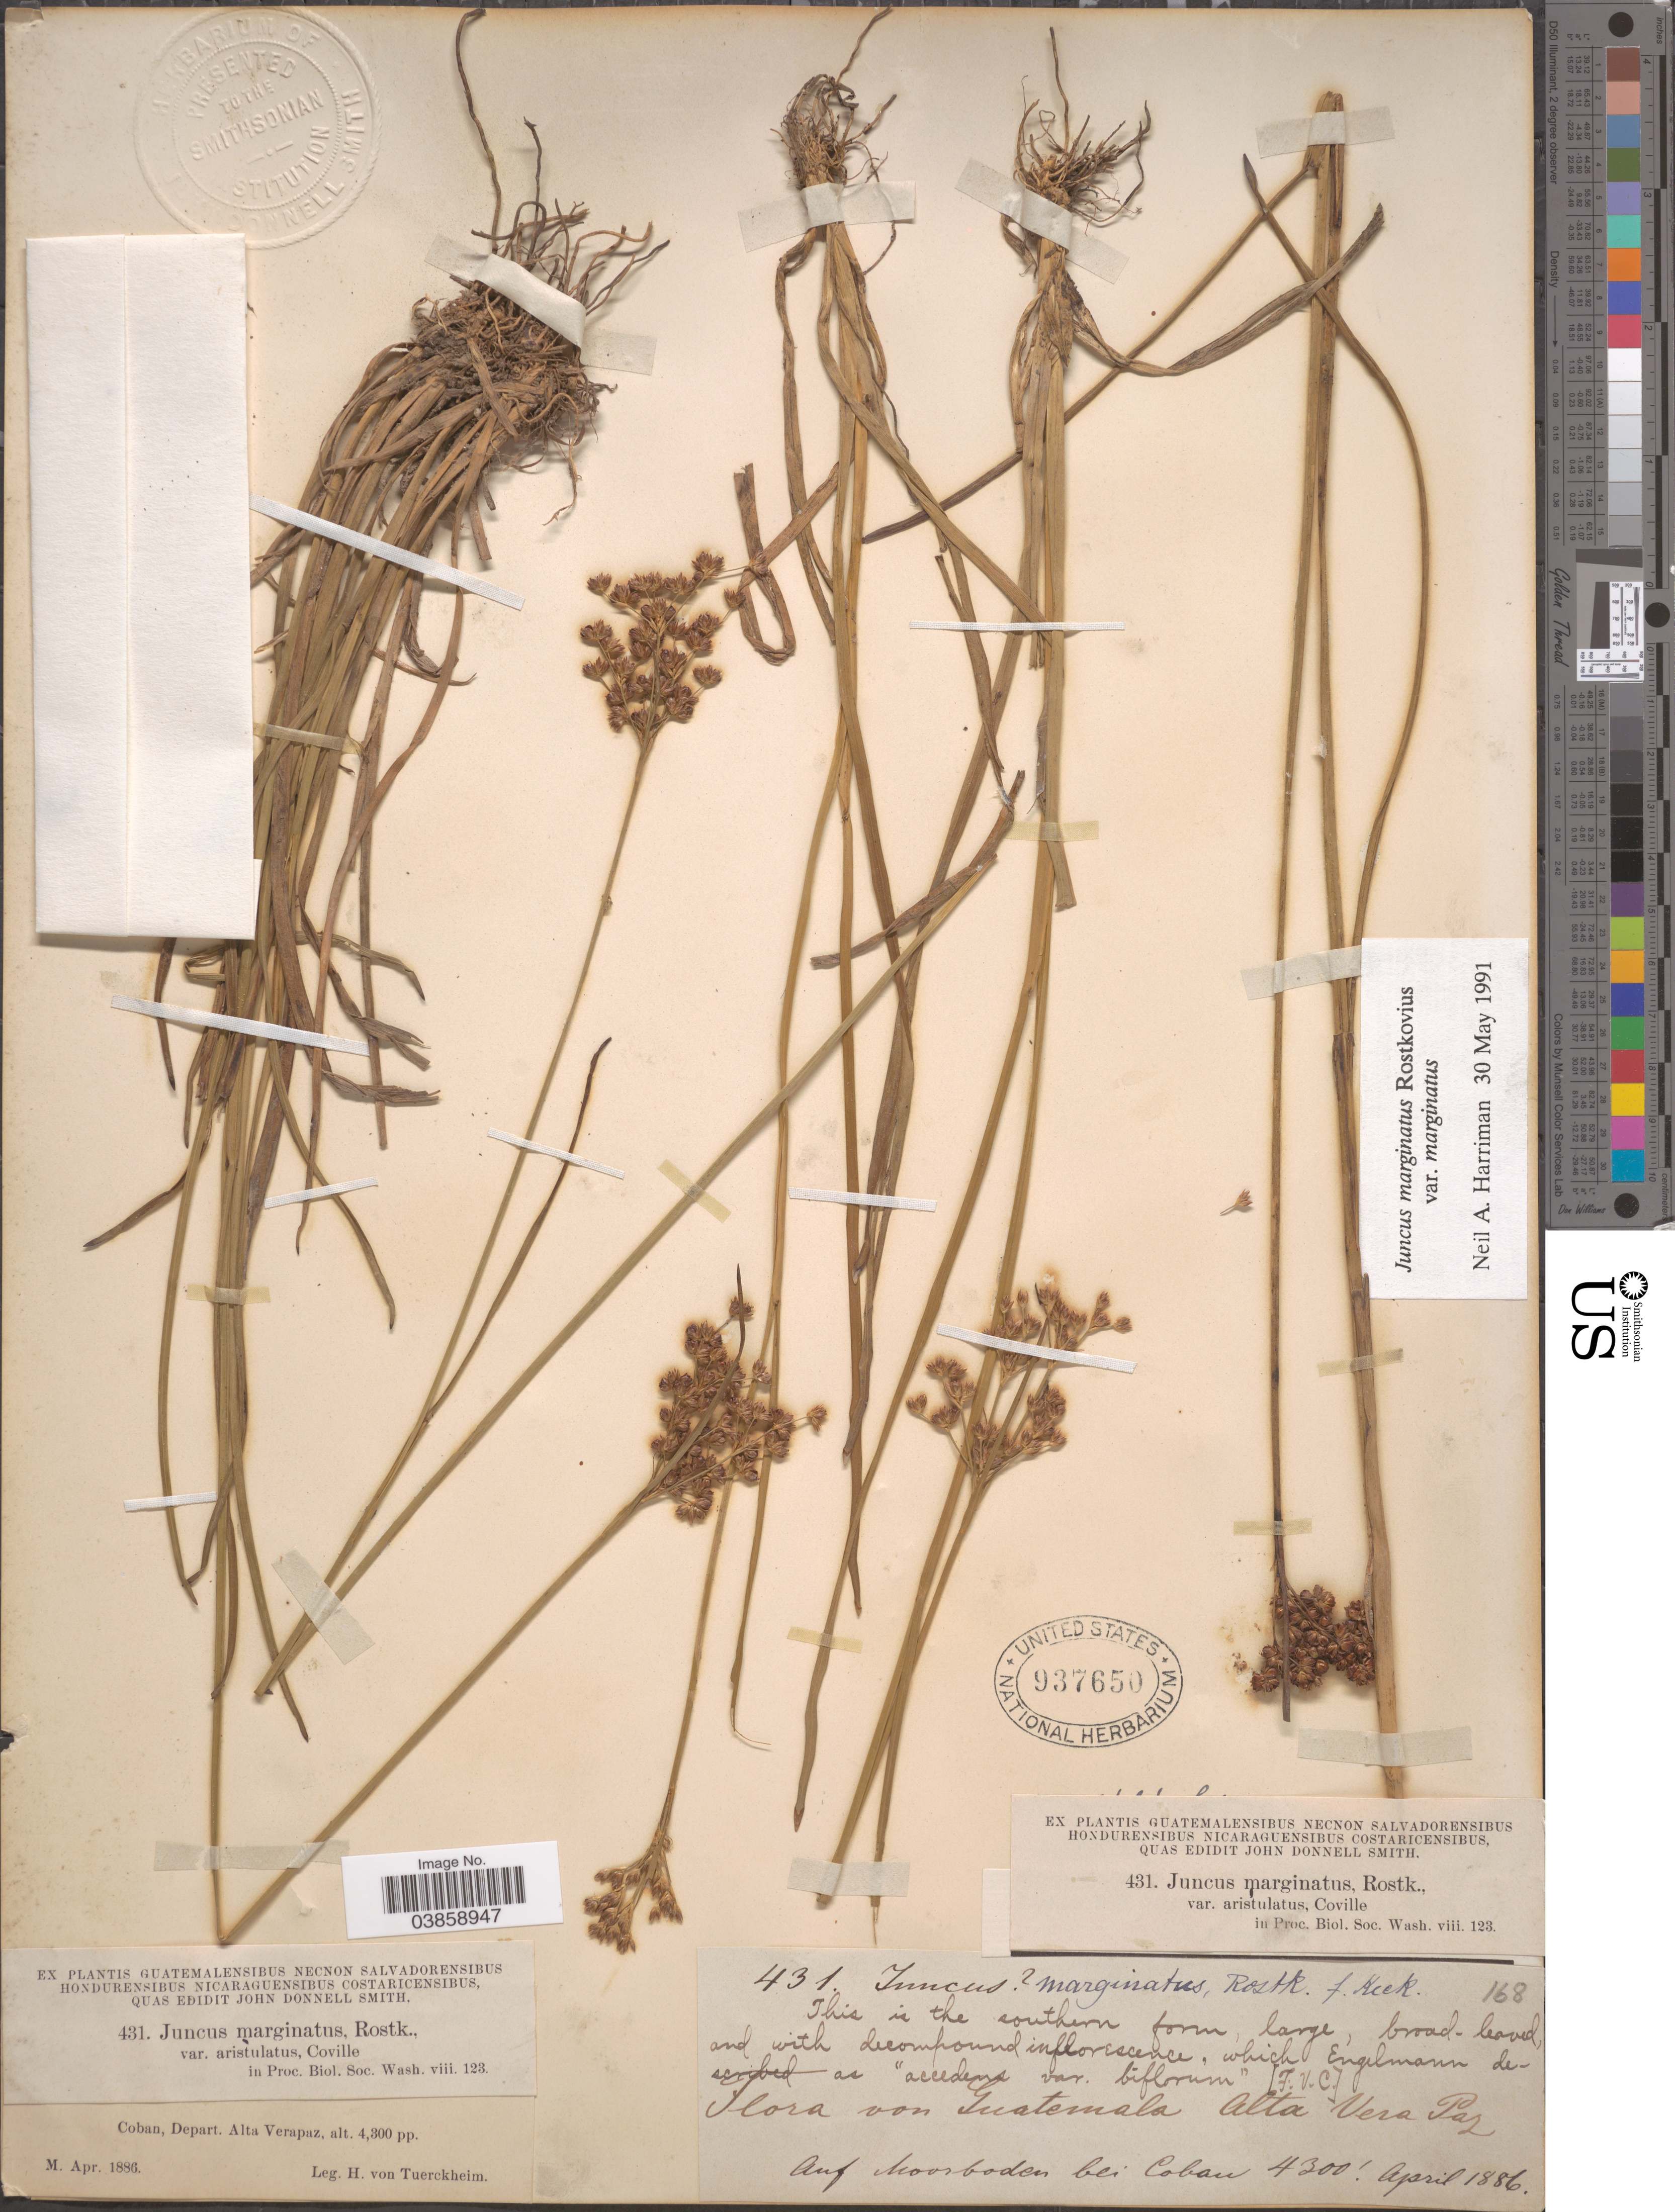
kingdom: Plantae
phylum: Tracheophyta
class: Liliopsida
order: Poales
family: Juncaceae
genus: Juncus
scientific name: Juncus marginatus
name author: Rostk.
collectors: H. von Türckheim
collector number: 431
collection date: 1886-04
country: Guatemala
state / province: Alta Verapaz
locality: Coban, Depart. Alta Verapaz. Auf Moorboden bei Coban.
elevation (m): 1311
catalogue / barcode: US 937650